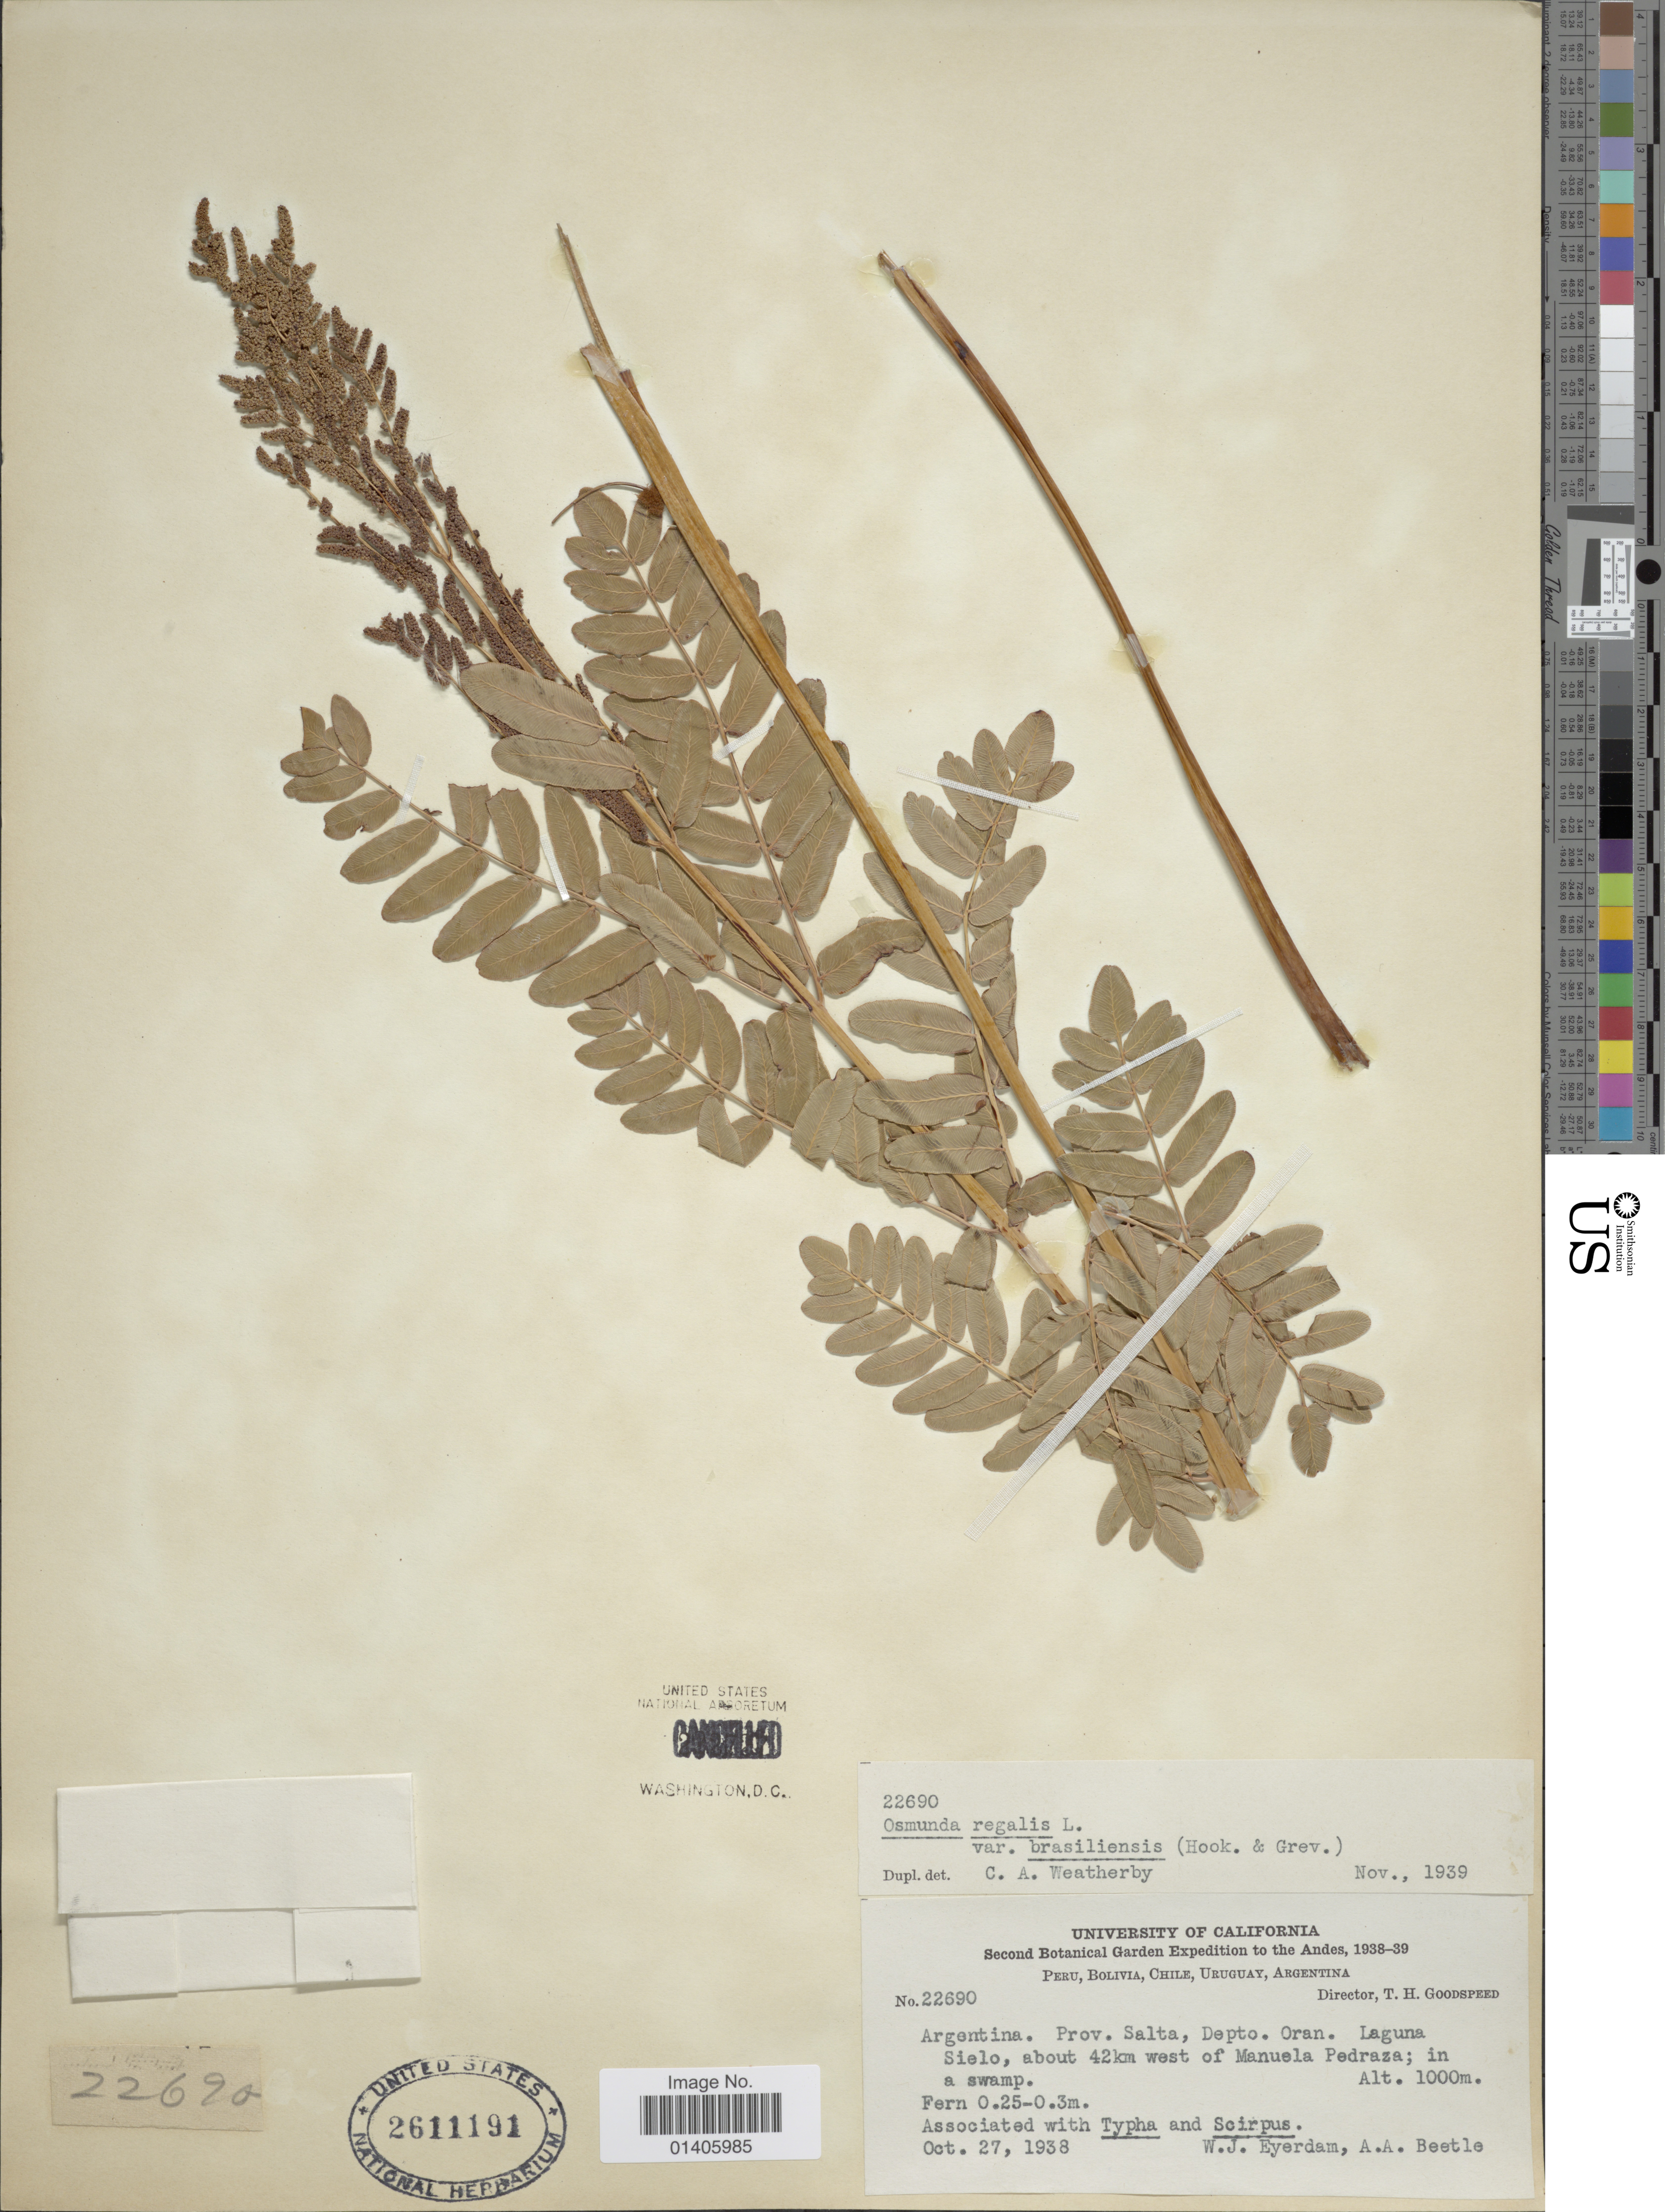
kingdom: Plantae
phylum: Tracheophyta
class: Polypodiopsida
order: Osmundales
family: Osmundaceae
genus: Osmunda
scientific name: Osmunda regalis var. palustris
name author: (Schrad.) C. Chr. ex Angely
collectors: W. J. Eyerdam & A. A. Beetle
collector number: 22690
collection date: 1938-10-27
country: Argentina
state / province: Salta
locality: Depto Oran. laguna Sielo, about 42km west of Manuela Pedraza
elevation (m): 1000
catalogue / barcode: US 2611191